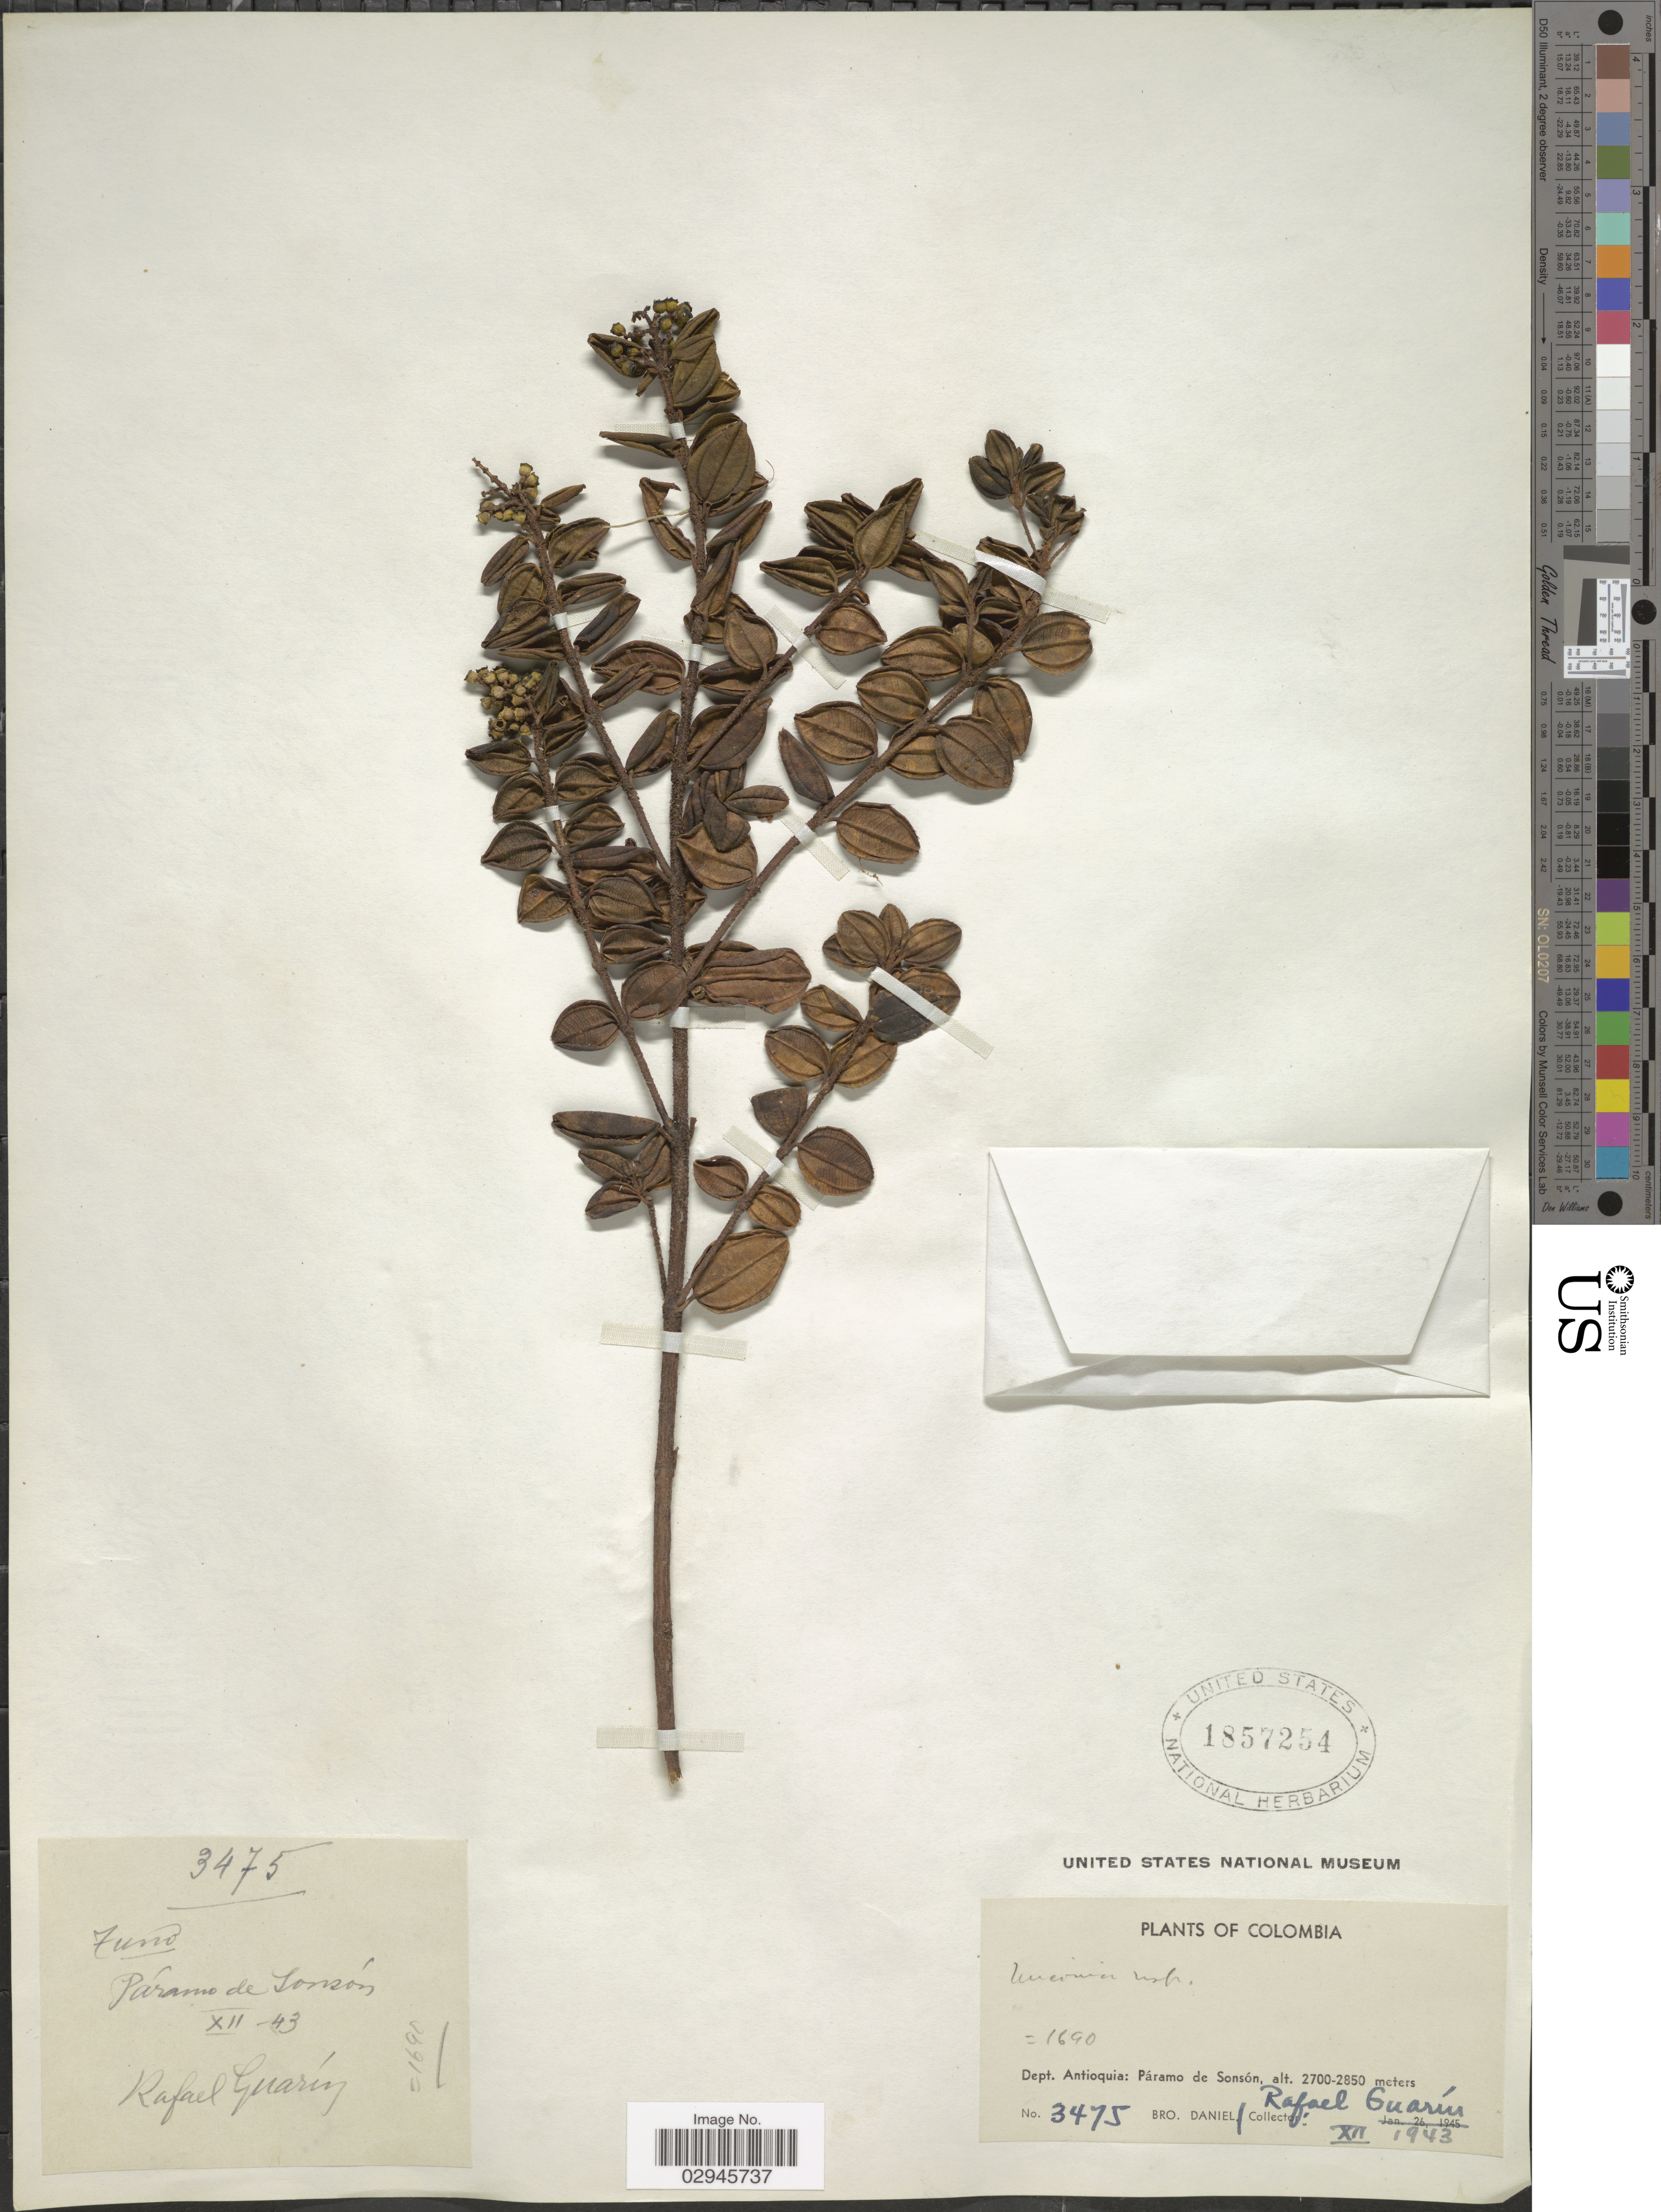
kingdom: Plantae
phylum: Tracheophyta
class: Magnoliopsida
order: Myrtales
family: Melastomataceae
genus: Miconia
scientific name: Miconia sp.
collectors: Bro. Daniel & R. Guarin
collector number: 3475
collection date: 1943-12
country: Colombia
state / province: Antioquia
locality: Dept. Antioquia: Páramo de Sonsón.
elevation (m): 2700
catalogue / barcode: US 1857254